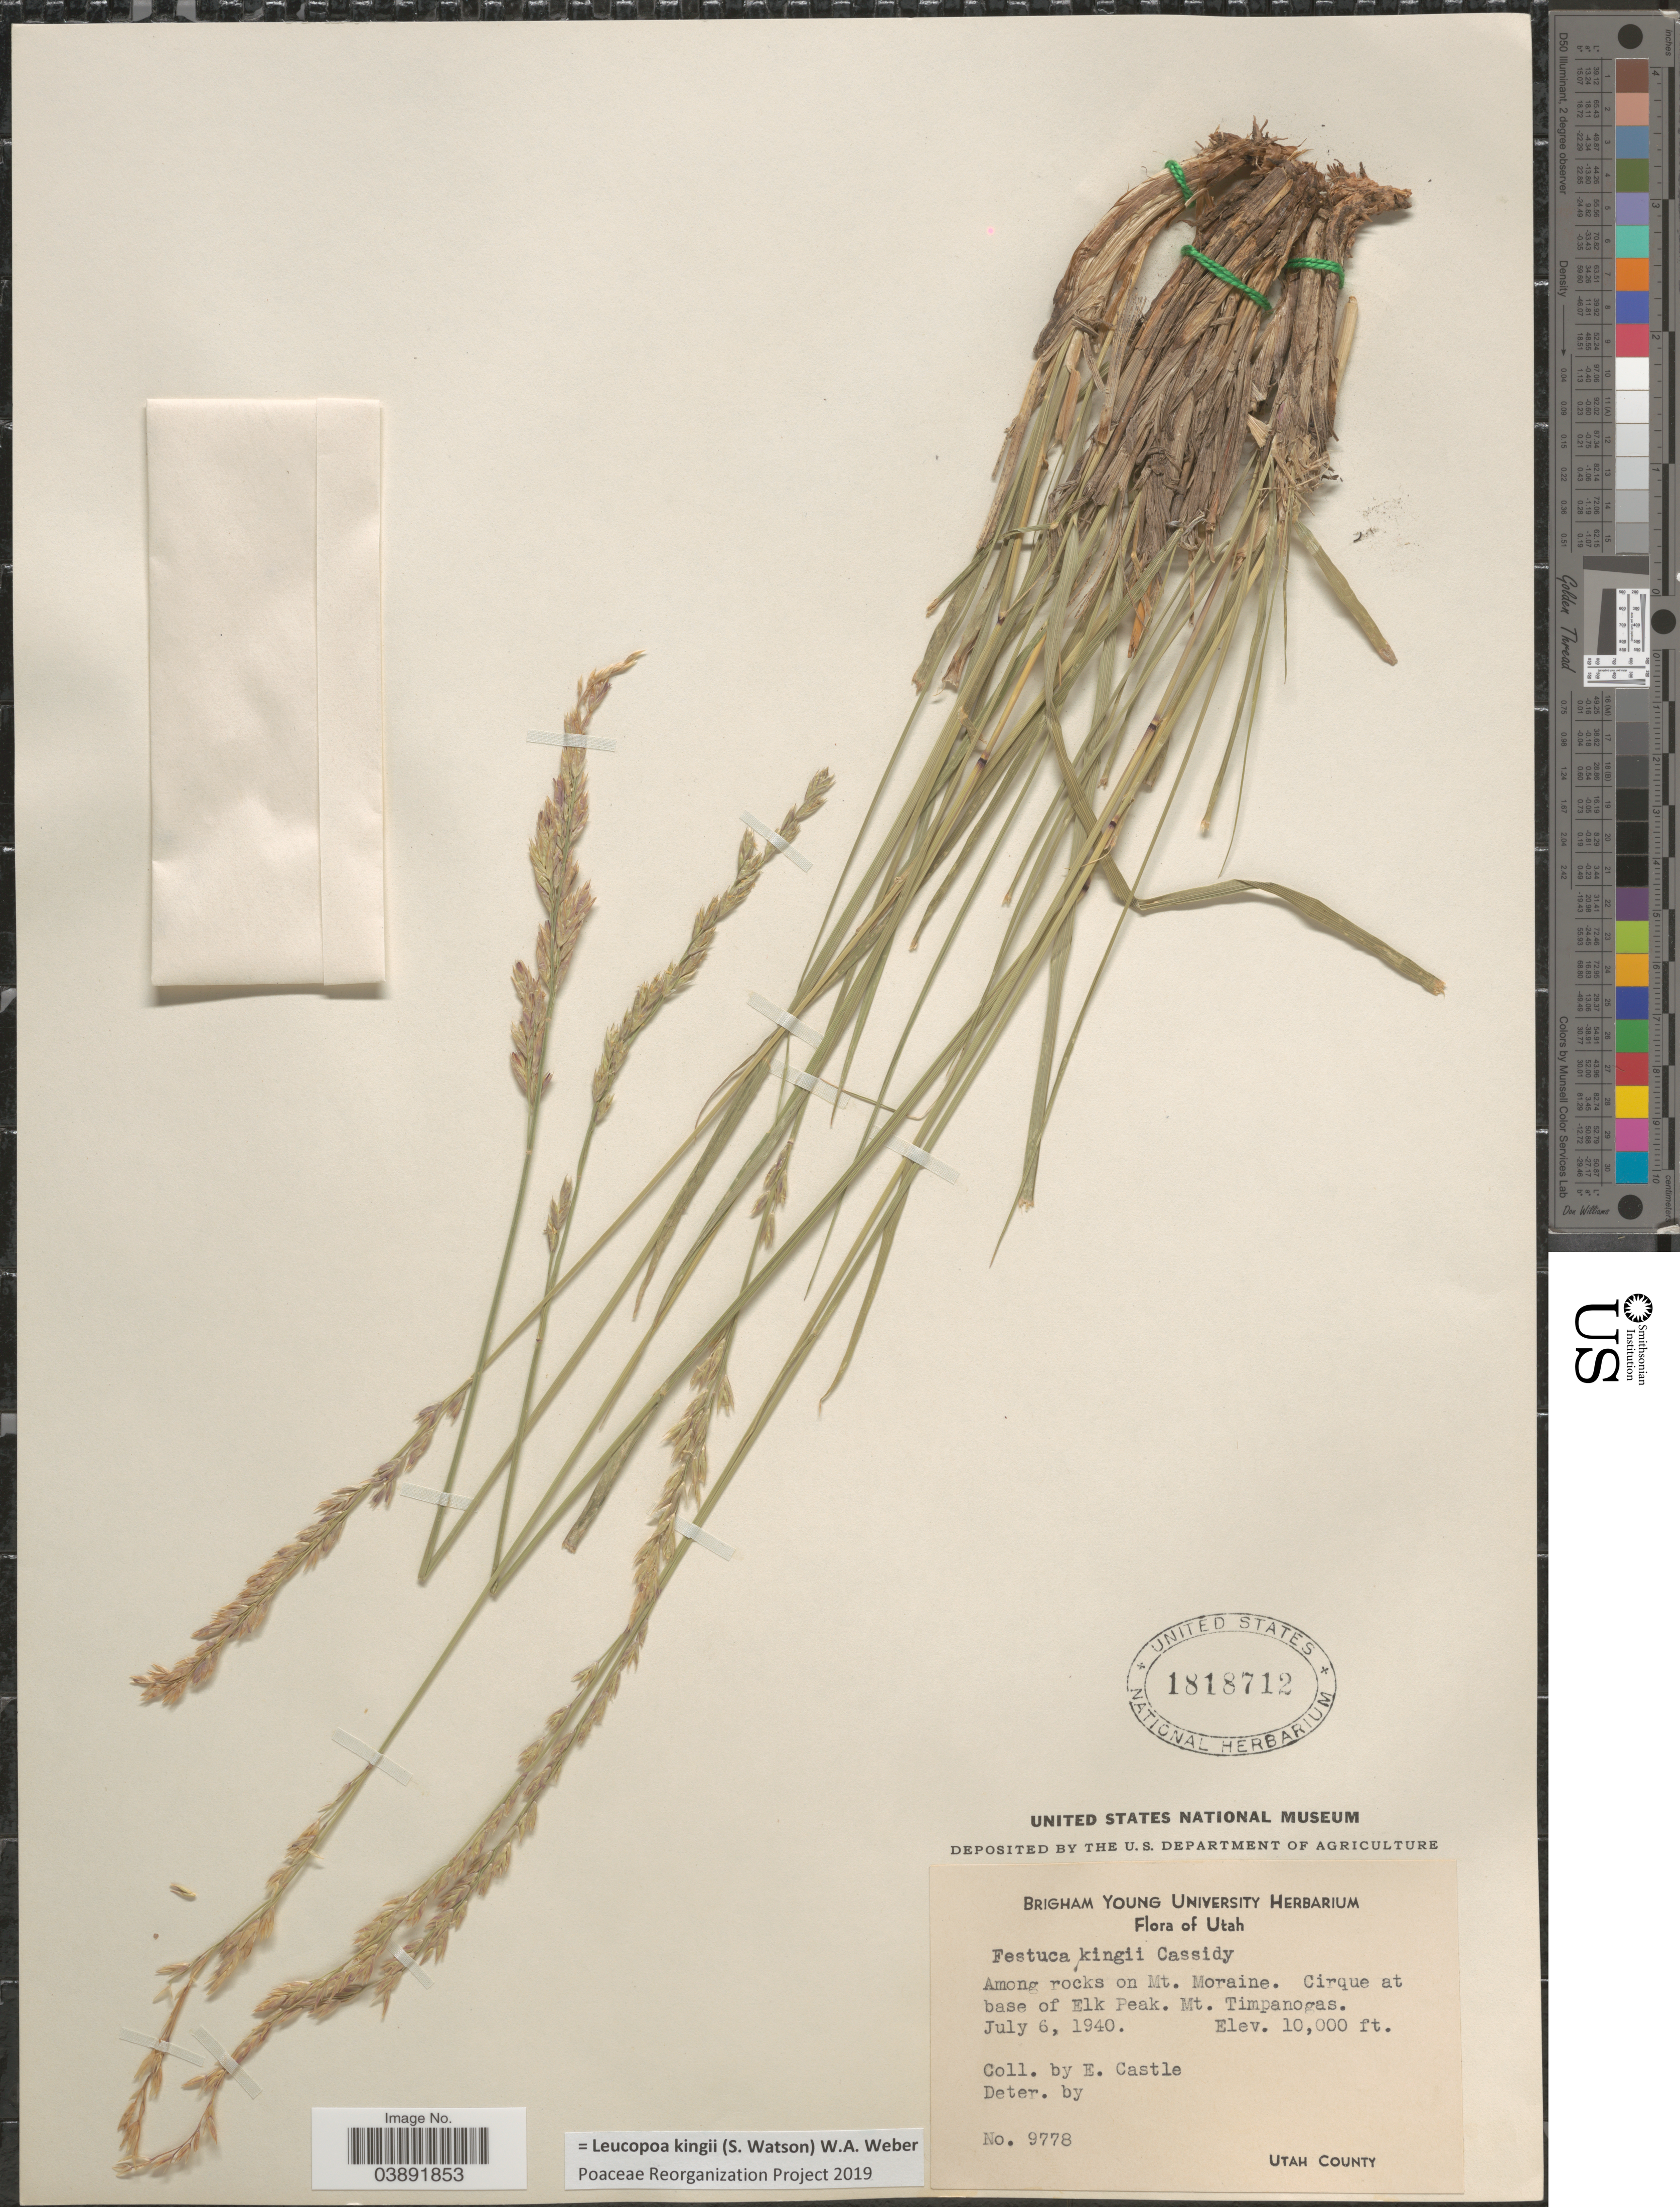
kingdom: Plantae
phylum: Tracheophyta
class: Liliopsida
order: Poales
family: Poaceae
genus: Hesperochloa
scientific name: Hesperochloa kingii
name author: (S. Watson) Rydb.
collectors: E. Castle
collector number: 9778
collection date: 1940-07-06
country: United States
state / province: Utah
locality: Among rocks on Mt. Moraine. Cirque at base of Elk Peak. Mt. Timpanogas. Utah County.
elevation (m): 3048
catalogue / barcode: US 1818712